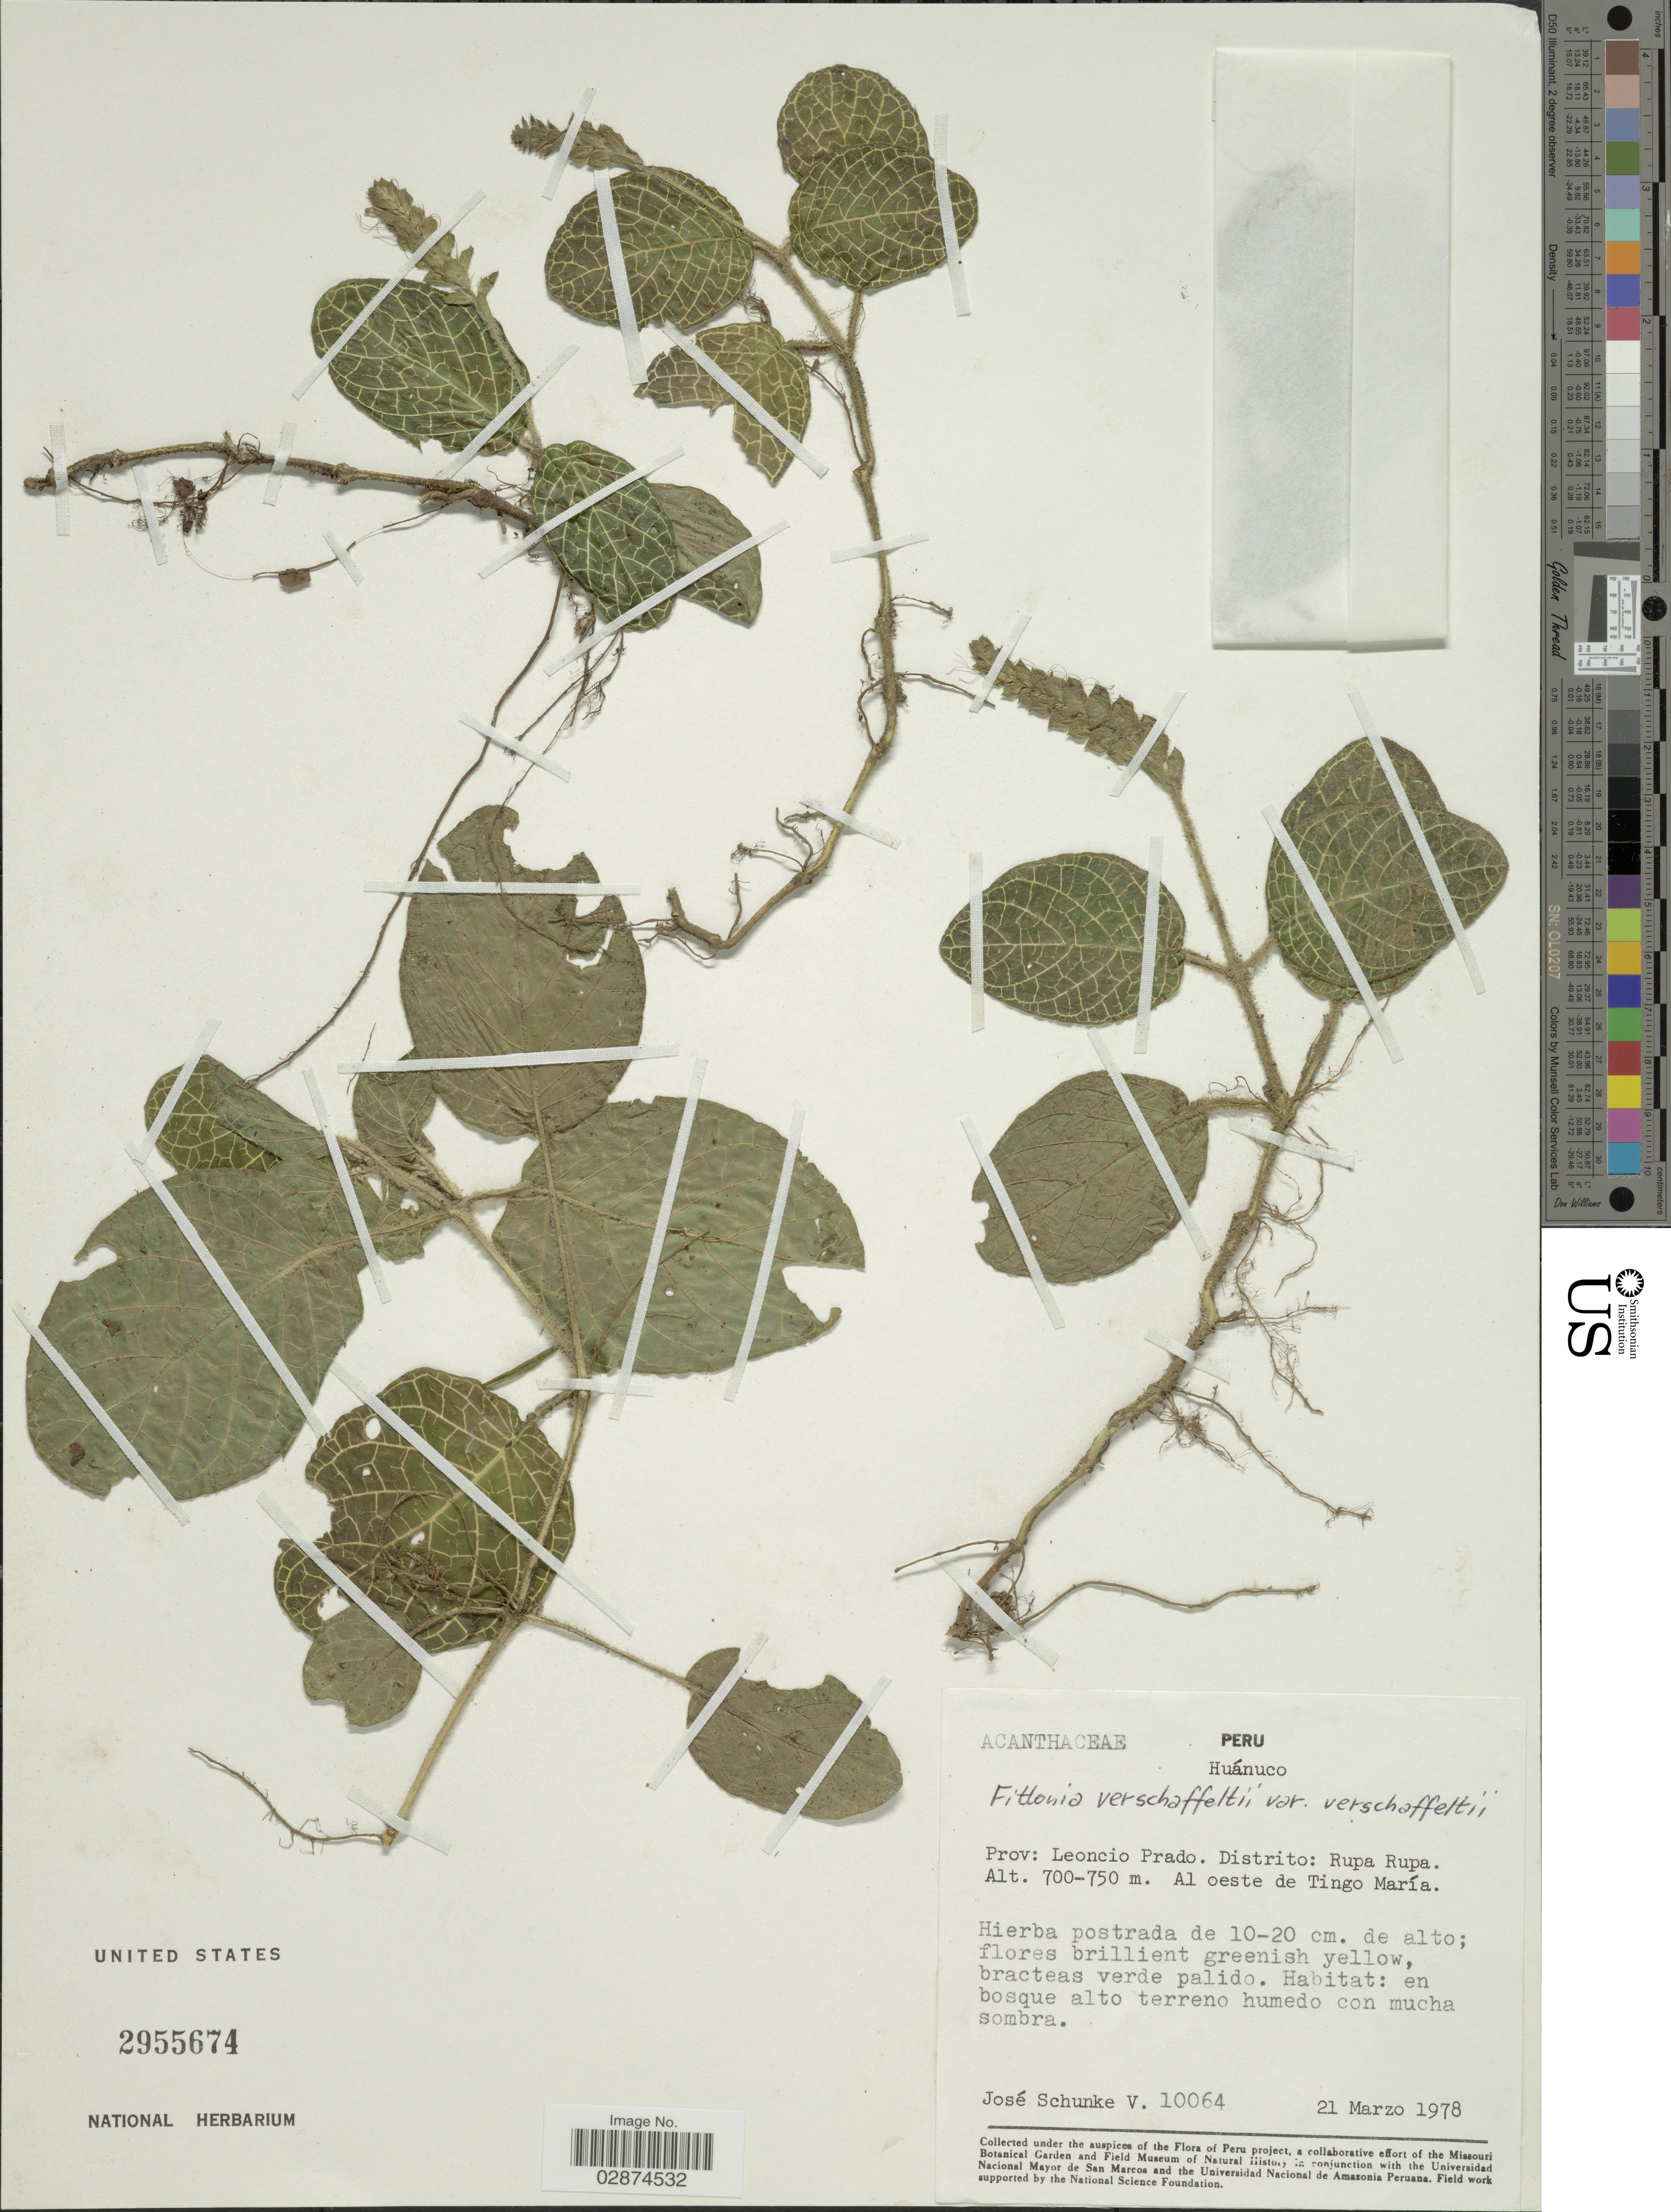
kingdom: Plantae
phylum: Tracheophyta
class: Magnoliopsida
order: Lamiales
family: Acanthaceae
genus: Fittonia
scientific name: Fittonia albivenis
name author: (Lindl. ex Veitch) Brummitt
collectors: J. Schunke Vigo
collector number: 10064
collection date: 1978-03-21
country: Peru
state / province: Huánuco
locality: Prov. Leoncio Prado. Distrito: Rupa Rupa. Al oeste de Tingo María.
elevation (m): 700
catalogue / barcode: US 2955674